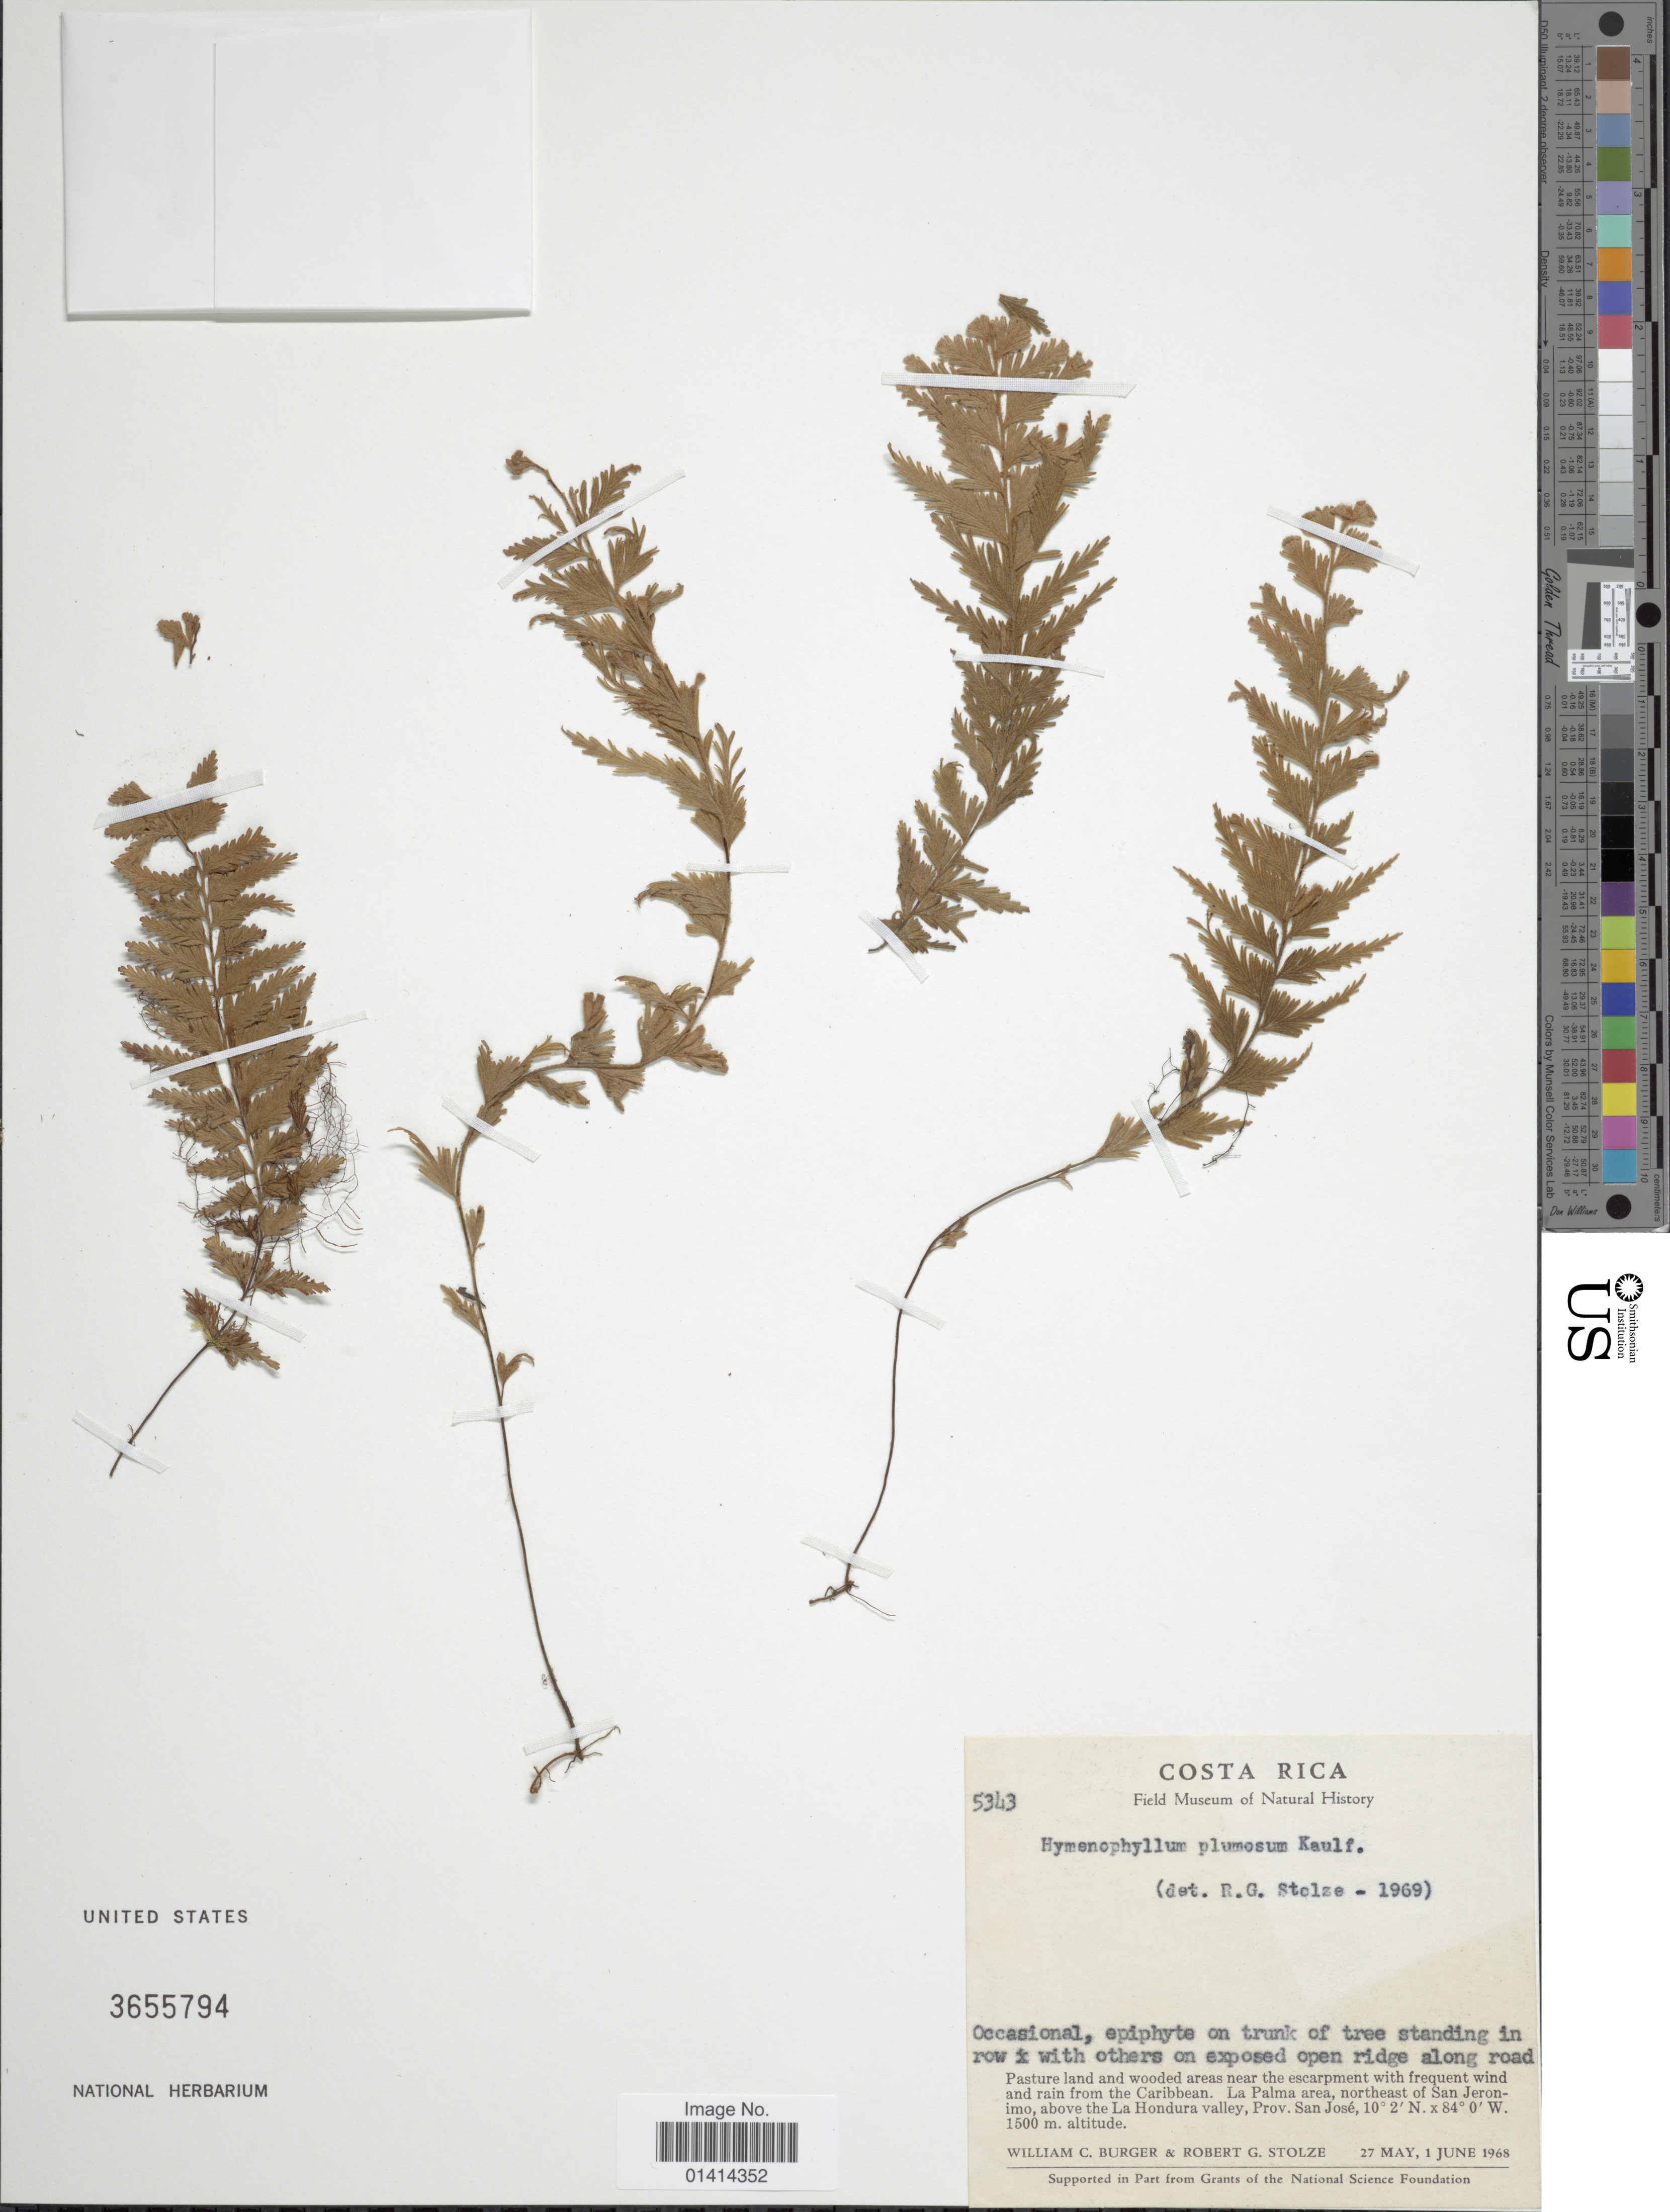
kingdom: Plantae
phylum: Tracheophyta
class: Polypodiopsida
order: Hymenophyllales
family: Hymenophyllaceae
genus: Hymenophyllum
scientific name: Hymenophyllum plumosum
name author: Kaulf.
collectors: W. Burger & R. G. Stolze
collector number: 5343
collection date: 1968-05-27/1968-06-01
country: Costa Rica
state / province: San José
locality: La Palma area, northeast of San Jeronimo, above the La Hondura valley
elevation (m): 1500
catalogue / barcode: US 3655794